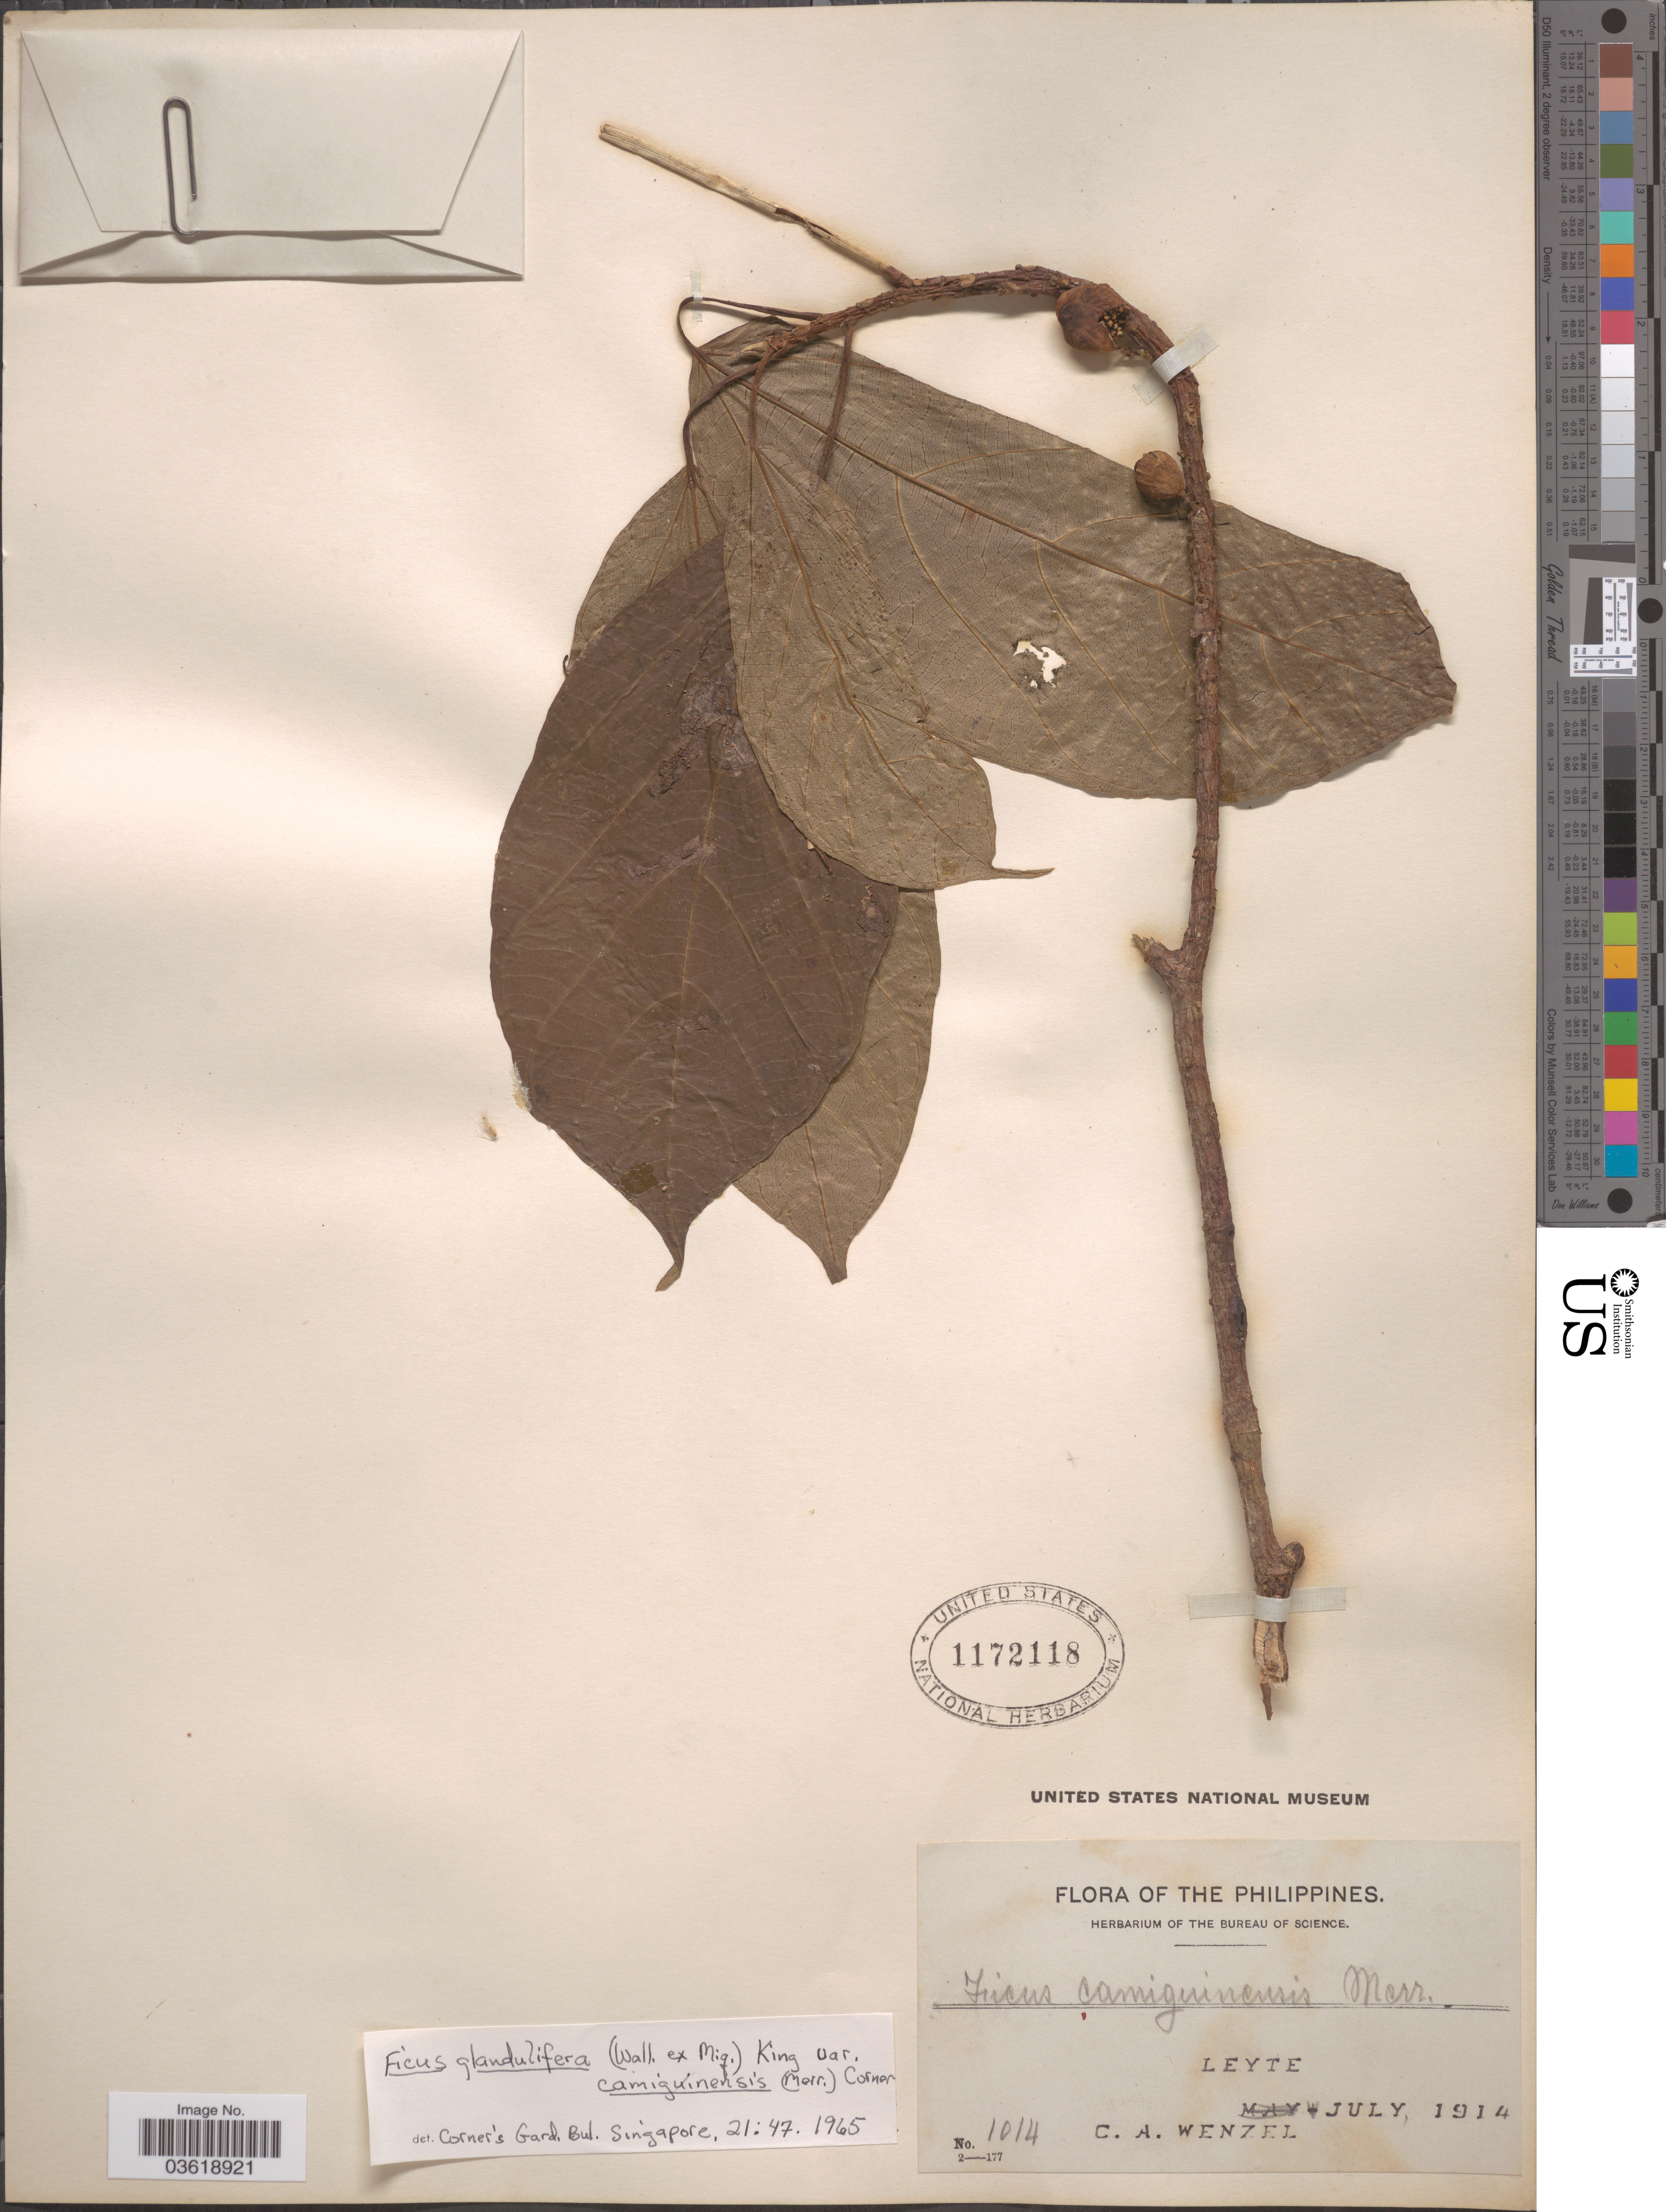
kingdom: Plantae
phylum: Tracheophyta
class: Magnoliopsida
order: Rosales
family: Moraceae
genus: Ficus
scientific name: Ficus glandulifera var. camiguinensis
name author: Corner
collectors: C. Wenzel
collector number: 1014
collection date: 1914-07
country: Philippines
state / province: Eastern Visayas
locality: Leyte.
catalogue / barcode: US 1172118